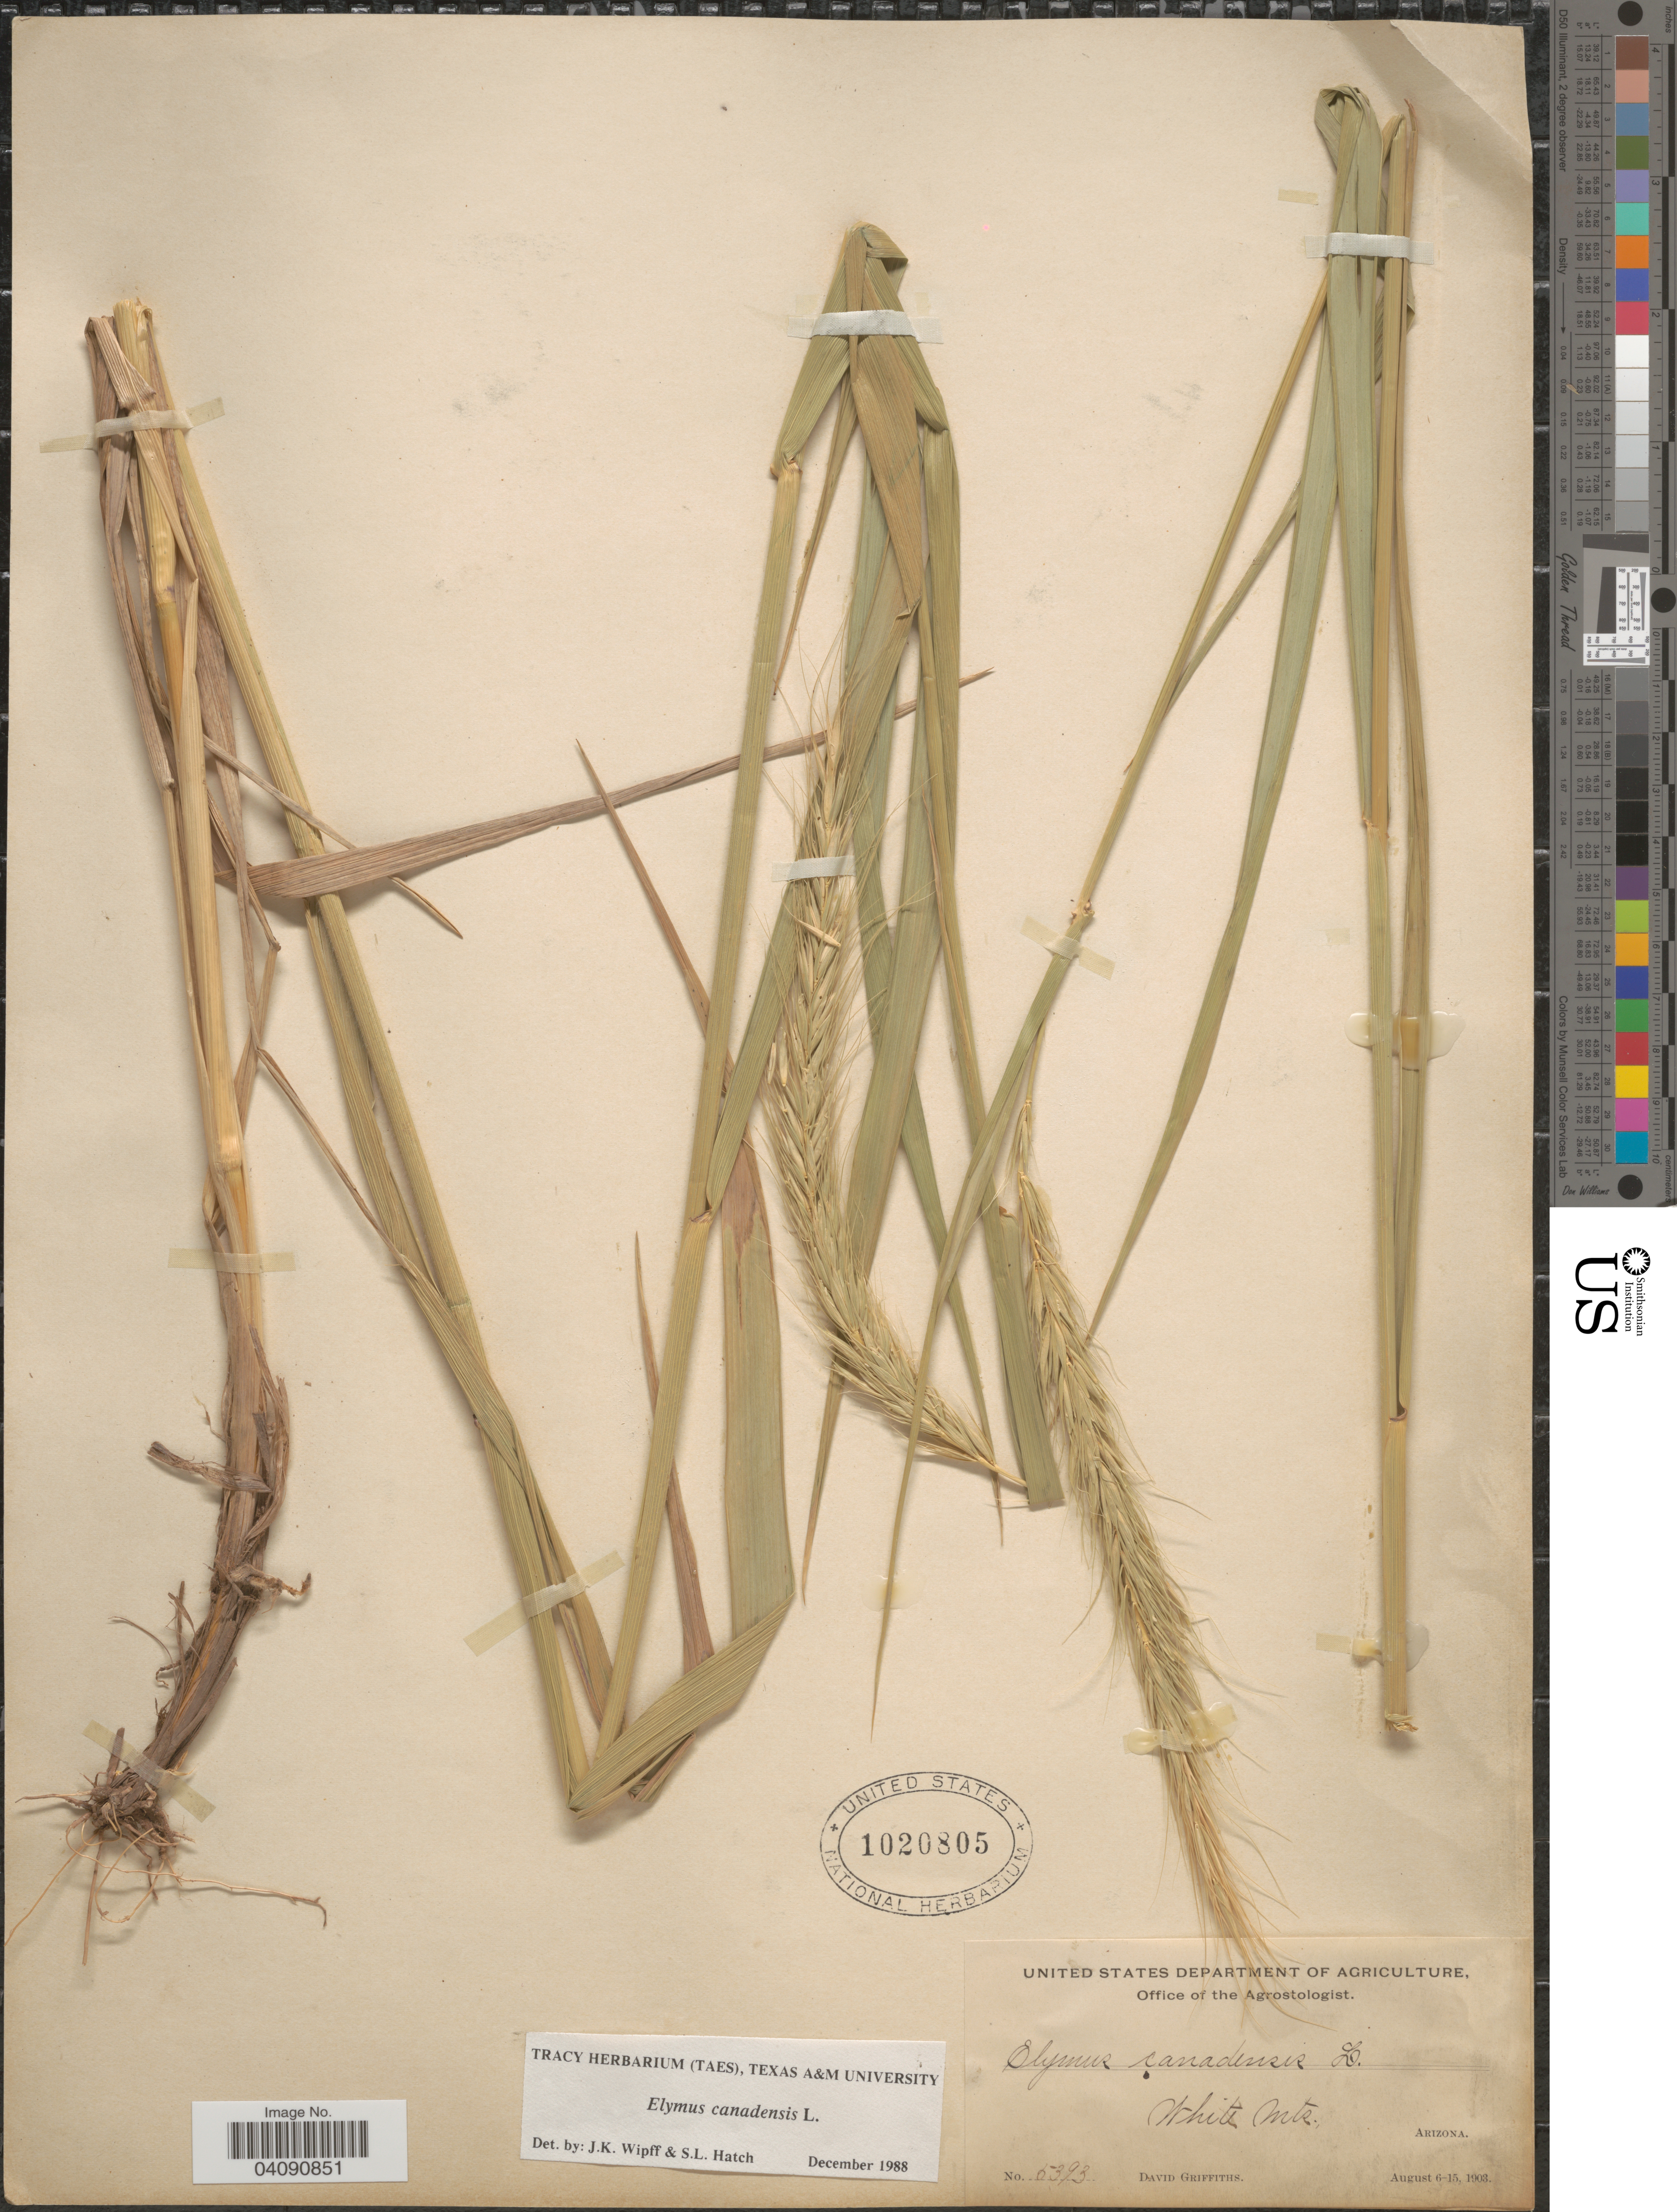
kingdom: Plantae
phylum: Tracheophyta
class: Liliopsida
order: Poales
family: Poaceae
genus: Elymus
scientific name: Elymus canadensis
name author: L.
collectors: D. Griffiths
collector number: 5393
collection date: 1903-08-06/1903-08-15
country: United States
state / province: Arizona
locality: White Mts.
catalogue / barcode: US 1020805